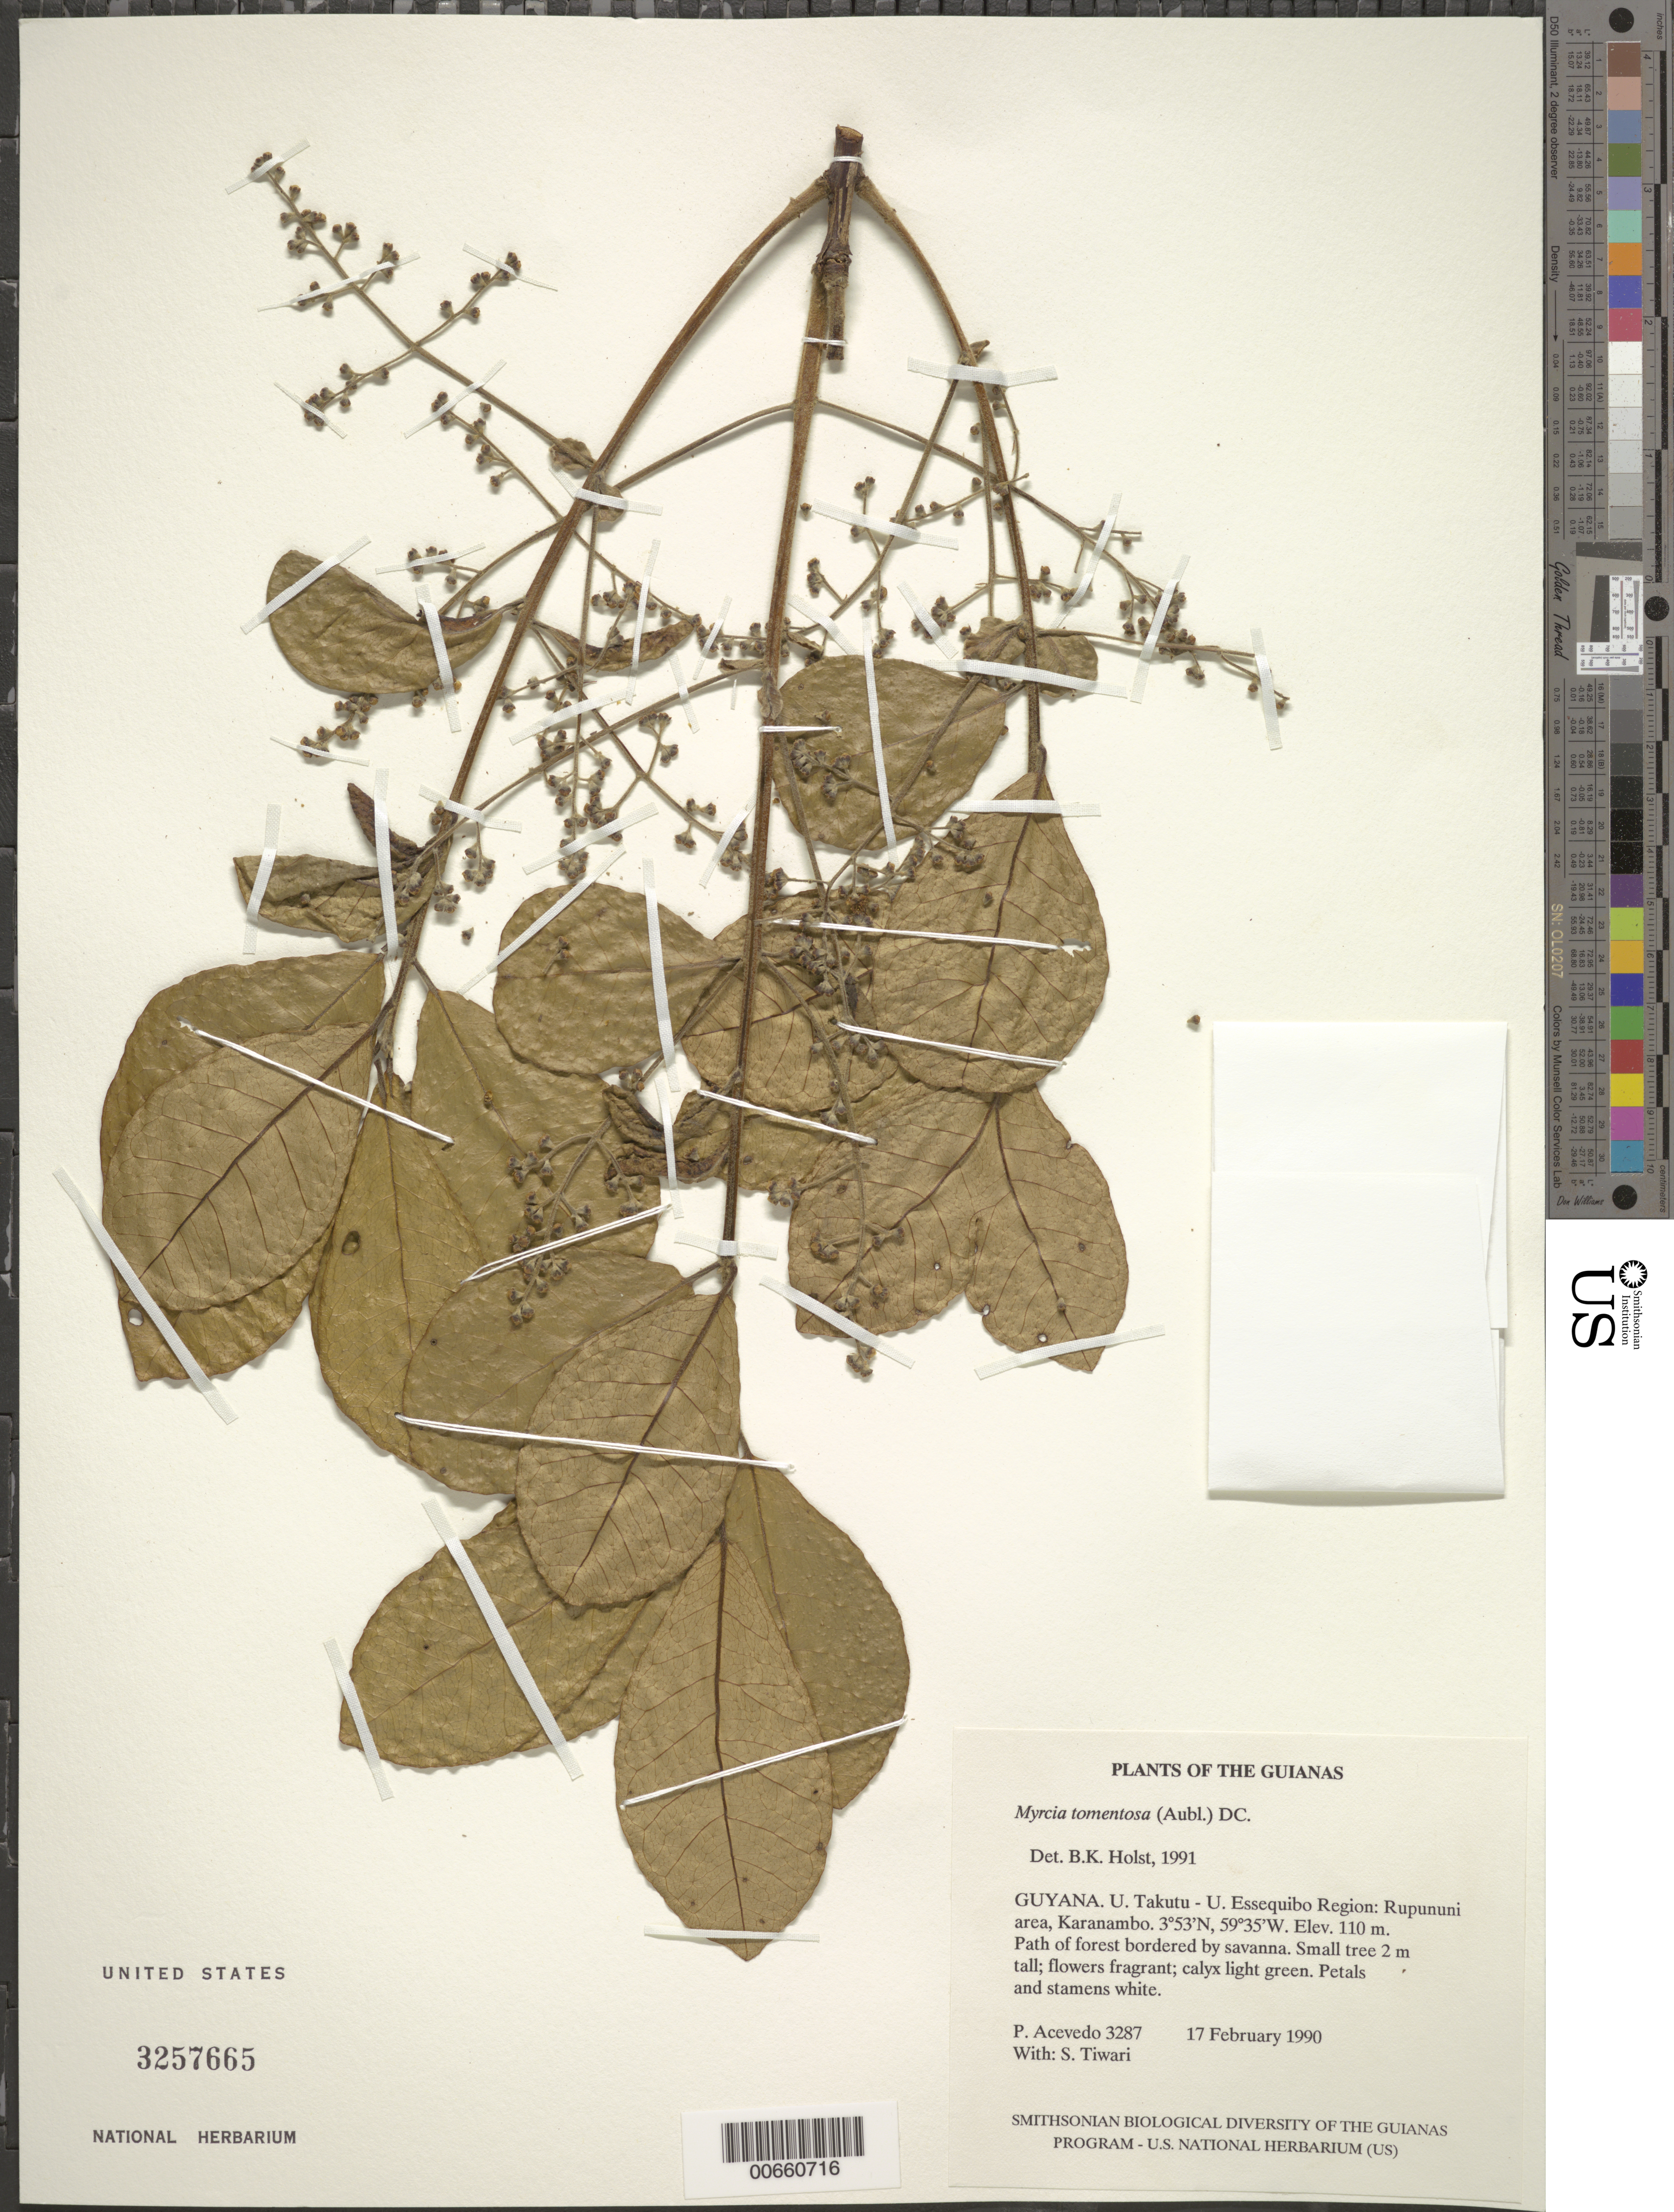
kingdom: Plantae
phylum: Tracheophyta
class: Magnoliopsida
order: Myrtales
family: Myrtaceae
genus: Myrcia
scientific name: Myrcia tomentosa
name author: (Aubl.) DC.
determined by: Holst, Bruce K.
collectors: P. Acevedo-Rodr. & S. Tiwari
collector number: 3287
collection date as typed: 17 Feb 1990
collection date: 1990-02-17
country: Guyana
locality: U. Takutu - U. Essequibo. Rupununi area, Karanambo.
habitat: Path of forest bordered by savanna.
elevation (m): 110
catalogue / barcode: US 3257665